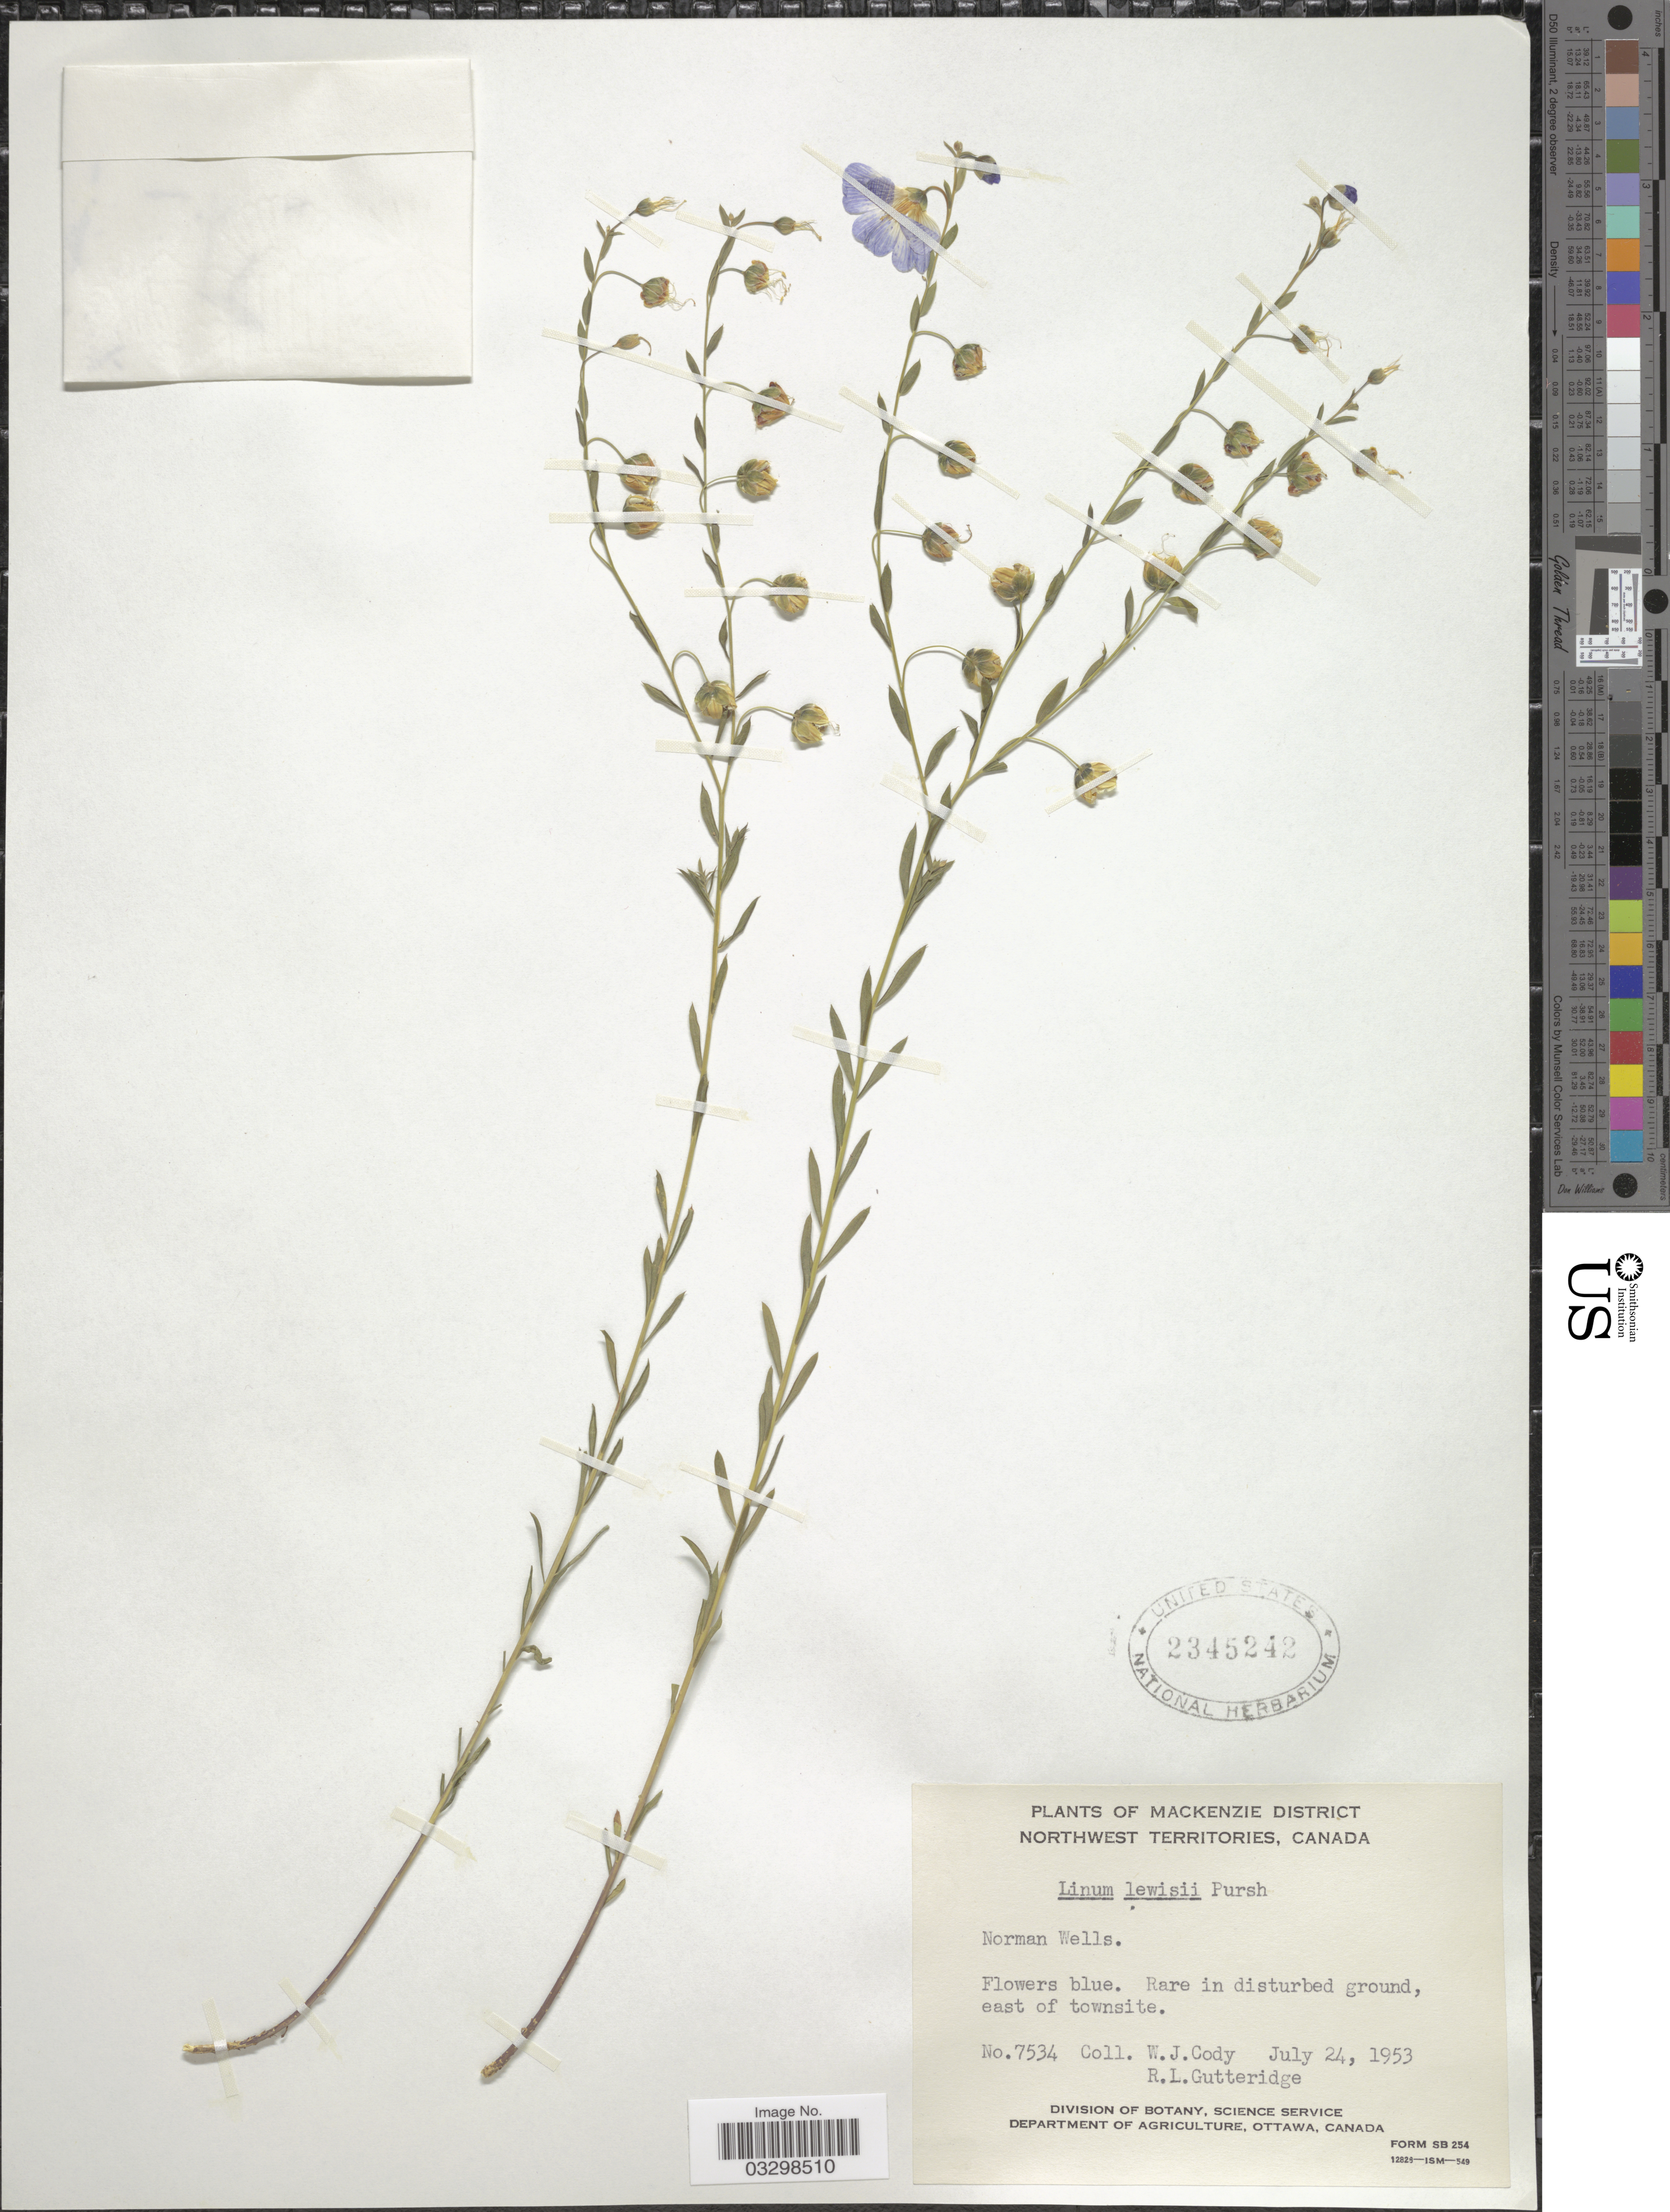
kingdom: Plantae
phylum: Tracheophyta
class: Magnoliopsida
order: Malpighiales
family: Linaceae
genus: Linum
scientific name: Linum lewisii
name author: Pursh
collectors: W. Cody & R. Gutteridge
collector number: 7534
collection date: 1953-07-24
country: Canada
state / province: Northwest Territories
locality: Mackenzie District. Norman Wells. East of townsite.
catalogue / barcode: US 2345242